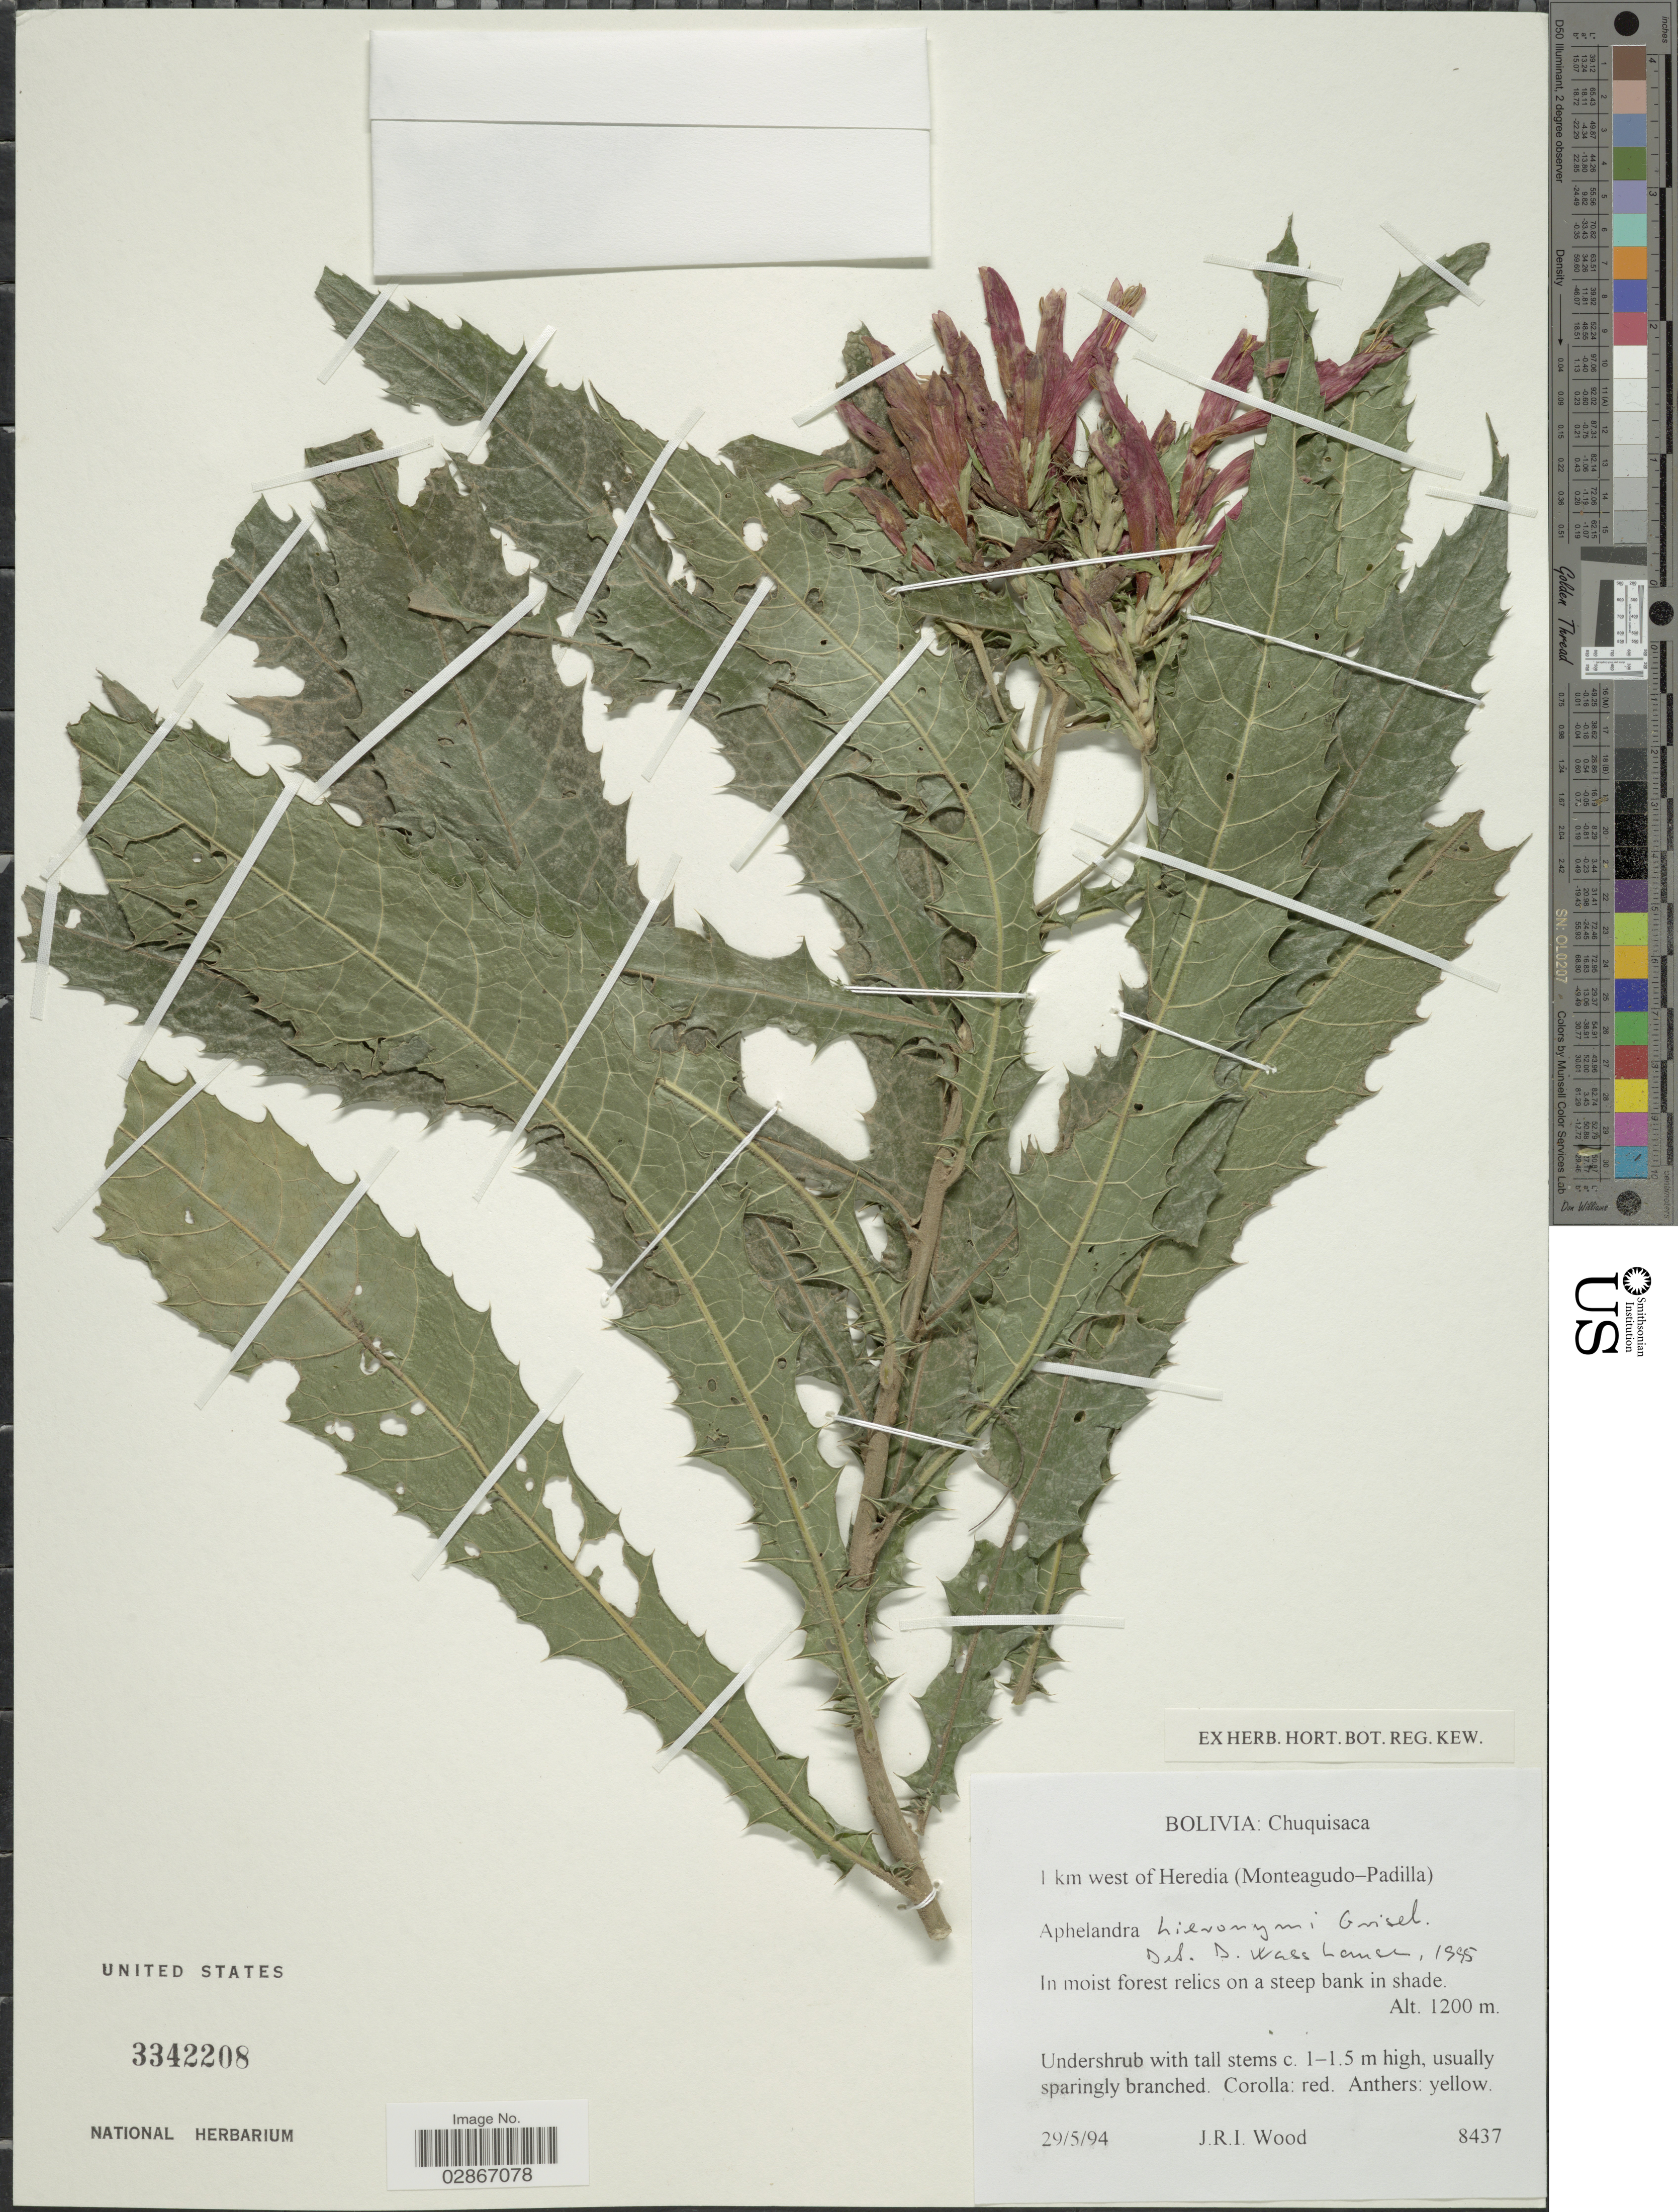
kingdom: Plantae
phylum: Tracheophyta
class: Magnoliopsida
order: Lamiales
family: Acanthaceae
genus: Aphelandra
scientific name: Aphelandra hieronymi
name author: Griseb.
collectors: J. R. I. Wood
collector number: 8437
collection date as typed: Transcribed d/m/y: 29/5/94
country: Bolivia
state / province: Chuquisaca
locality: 1 km west of Heredia (Monteagudo-Padilla).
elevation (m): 1200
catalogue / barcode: US 3342208